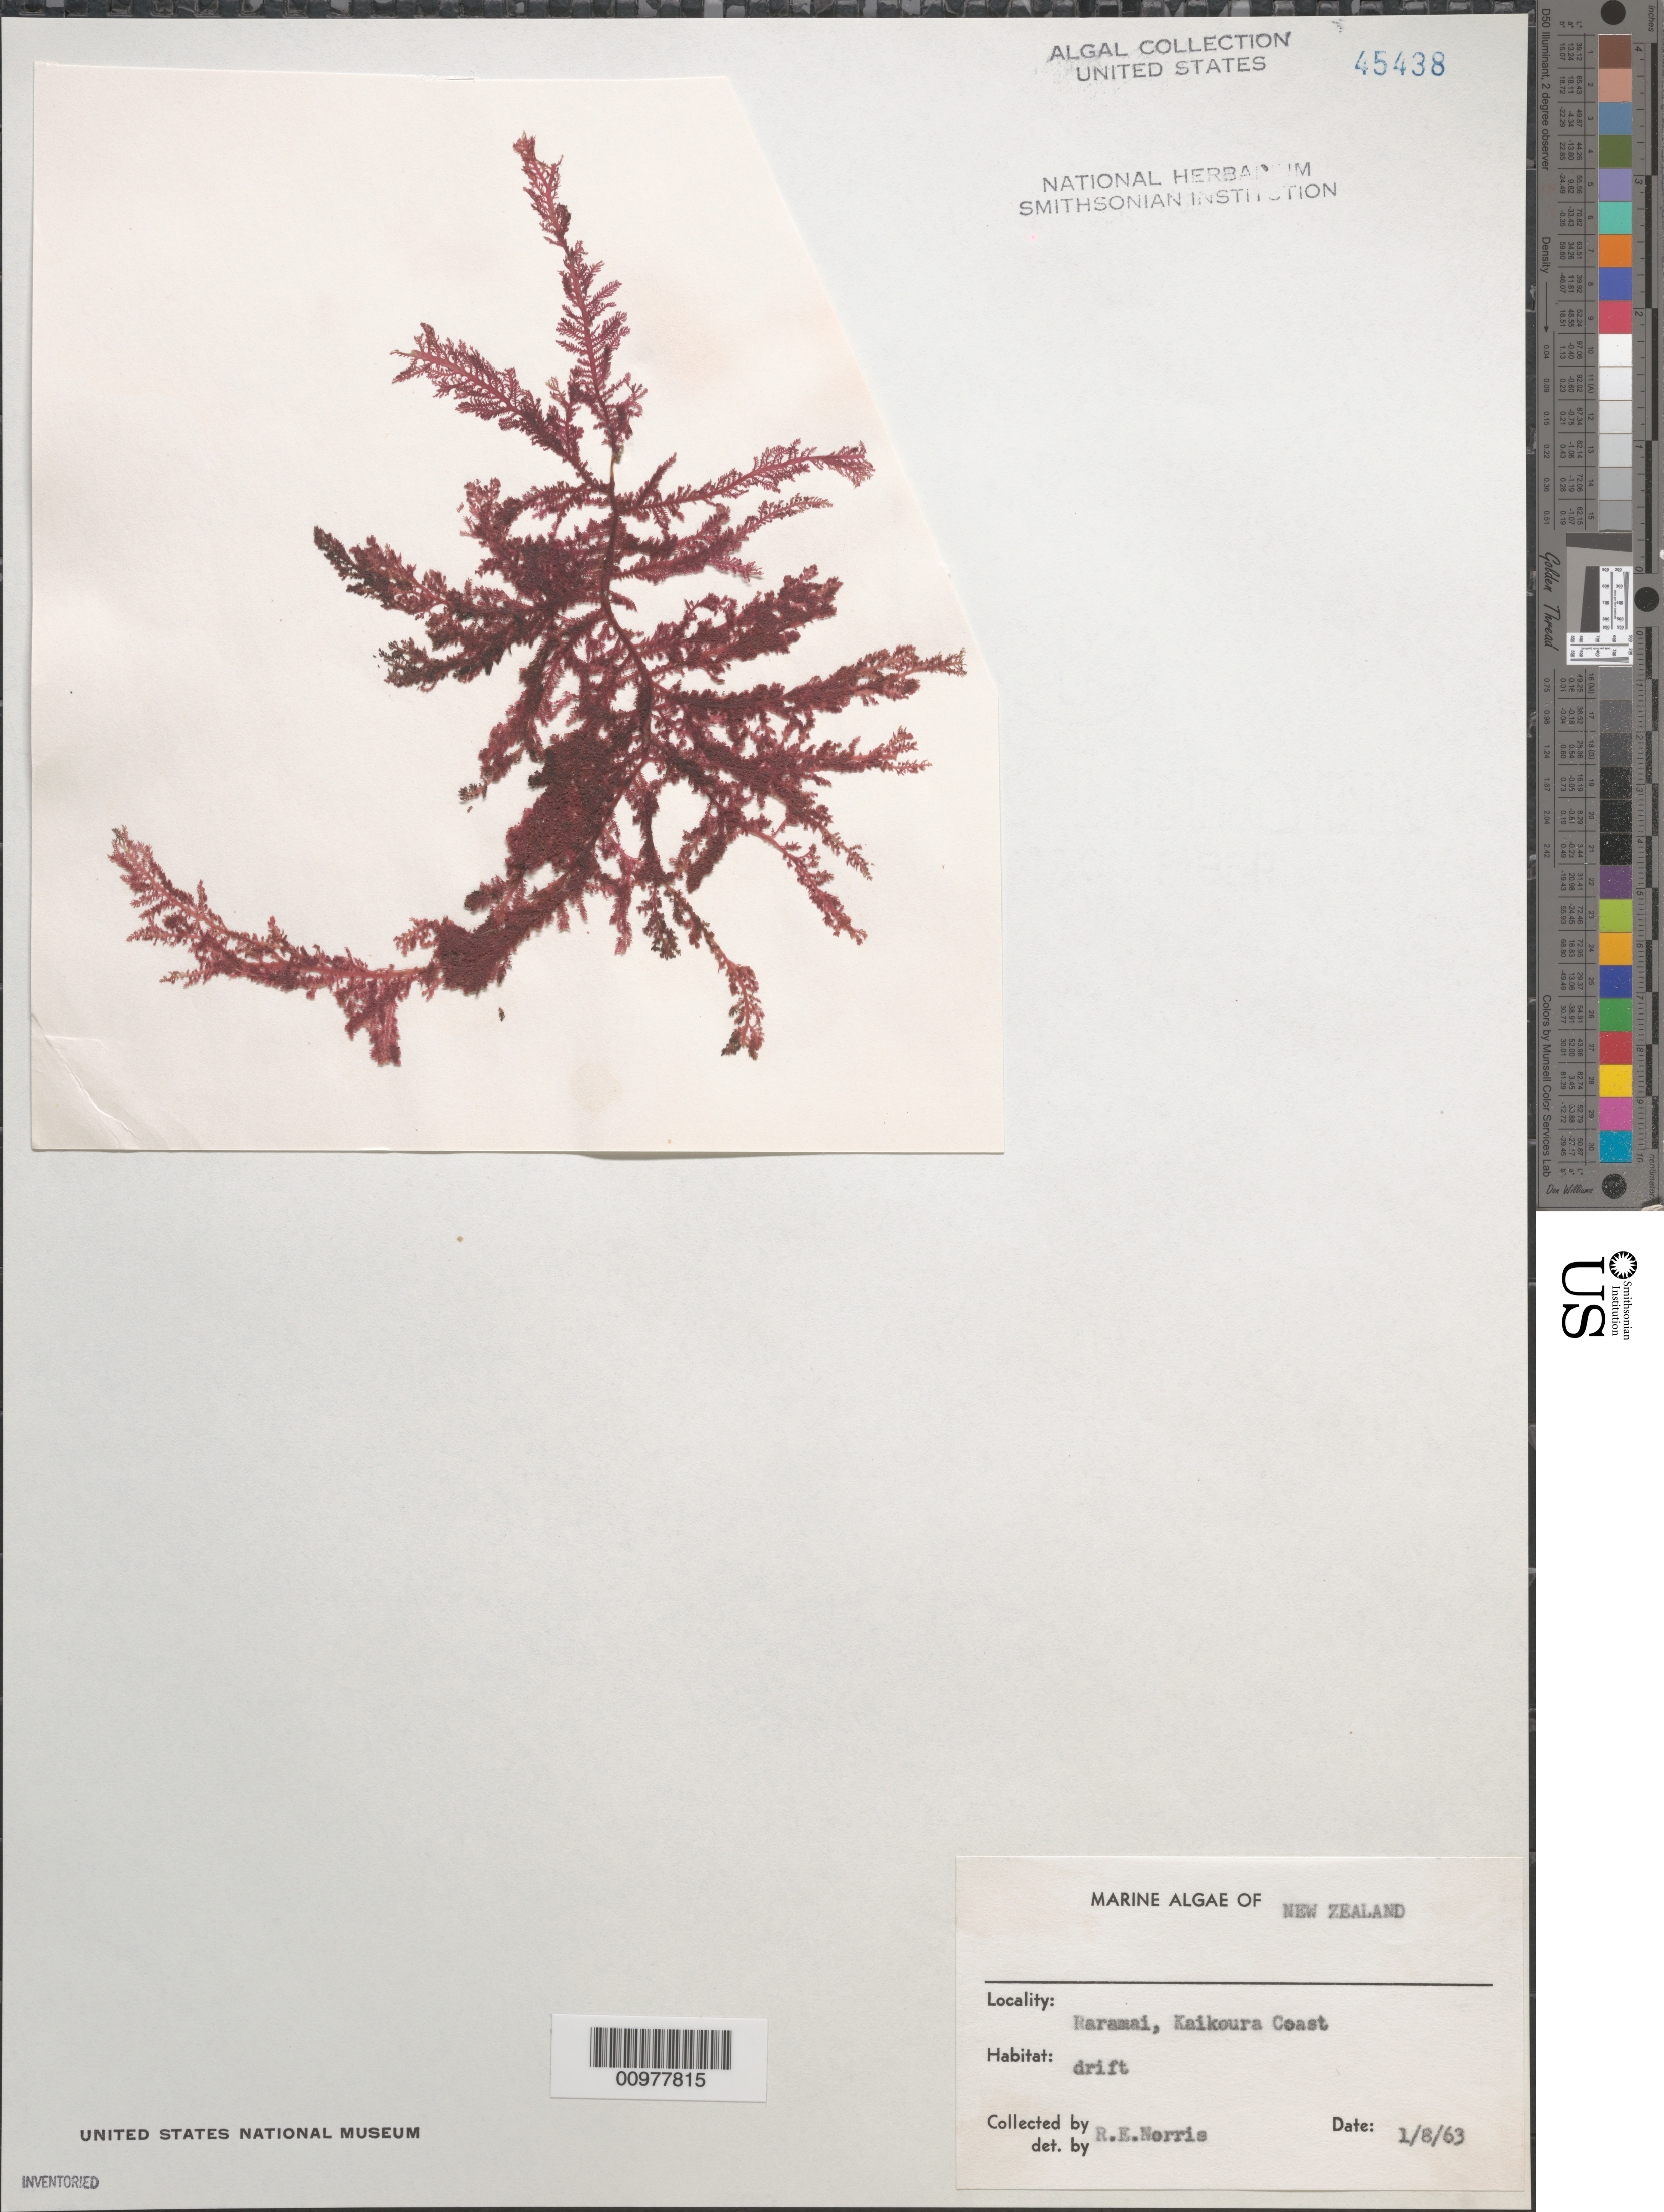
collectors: R. E. Norris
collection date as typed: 08 Jan 1963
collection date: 1963-01-08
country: New Zealand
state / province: Canterbury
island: South Island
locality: Raramai, Kaikoura coast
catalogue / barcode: US 45438